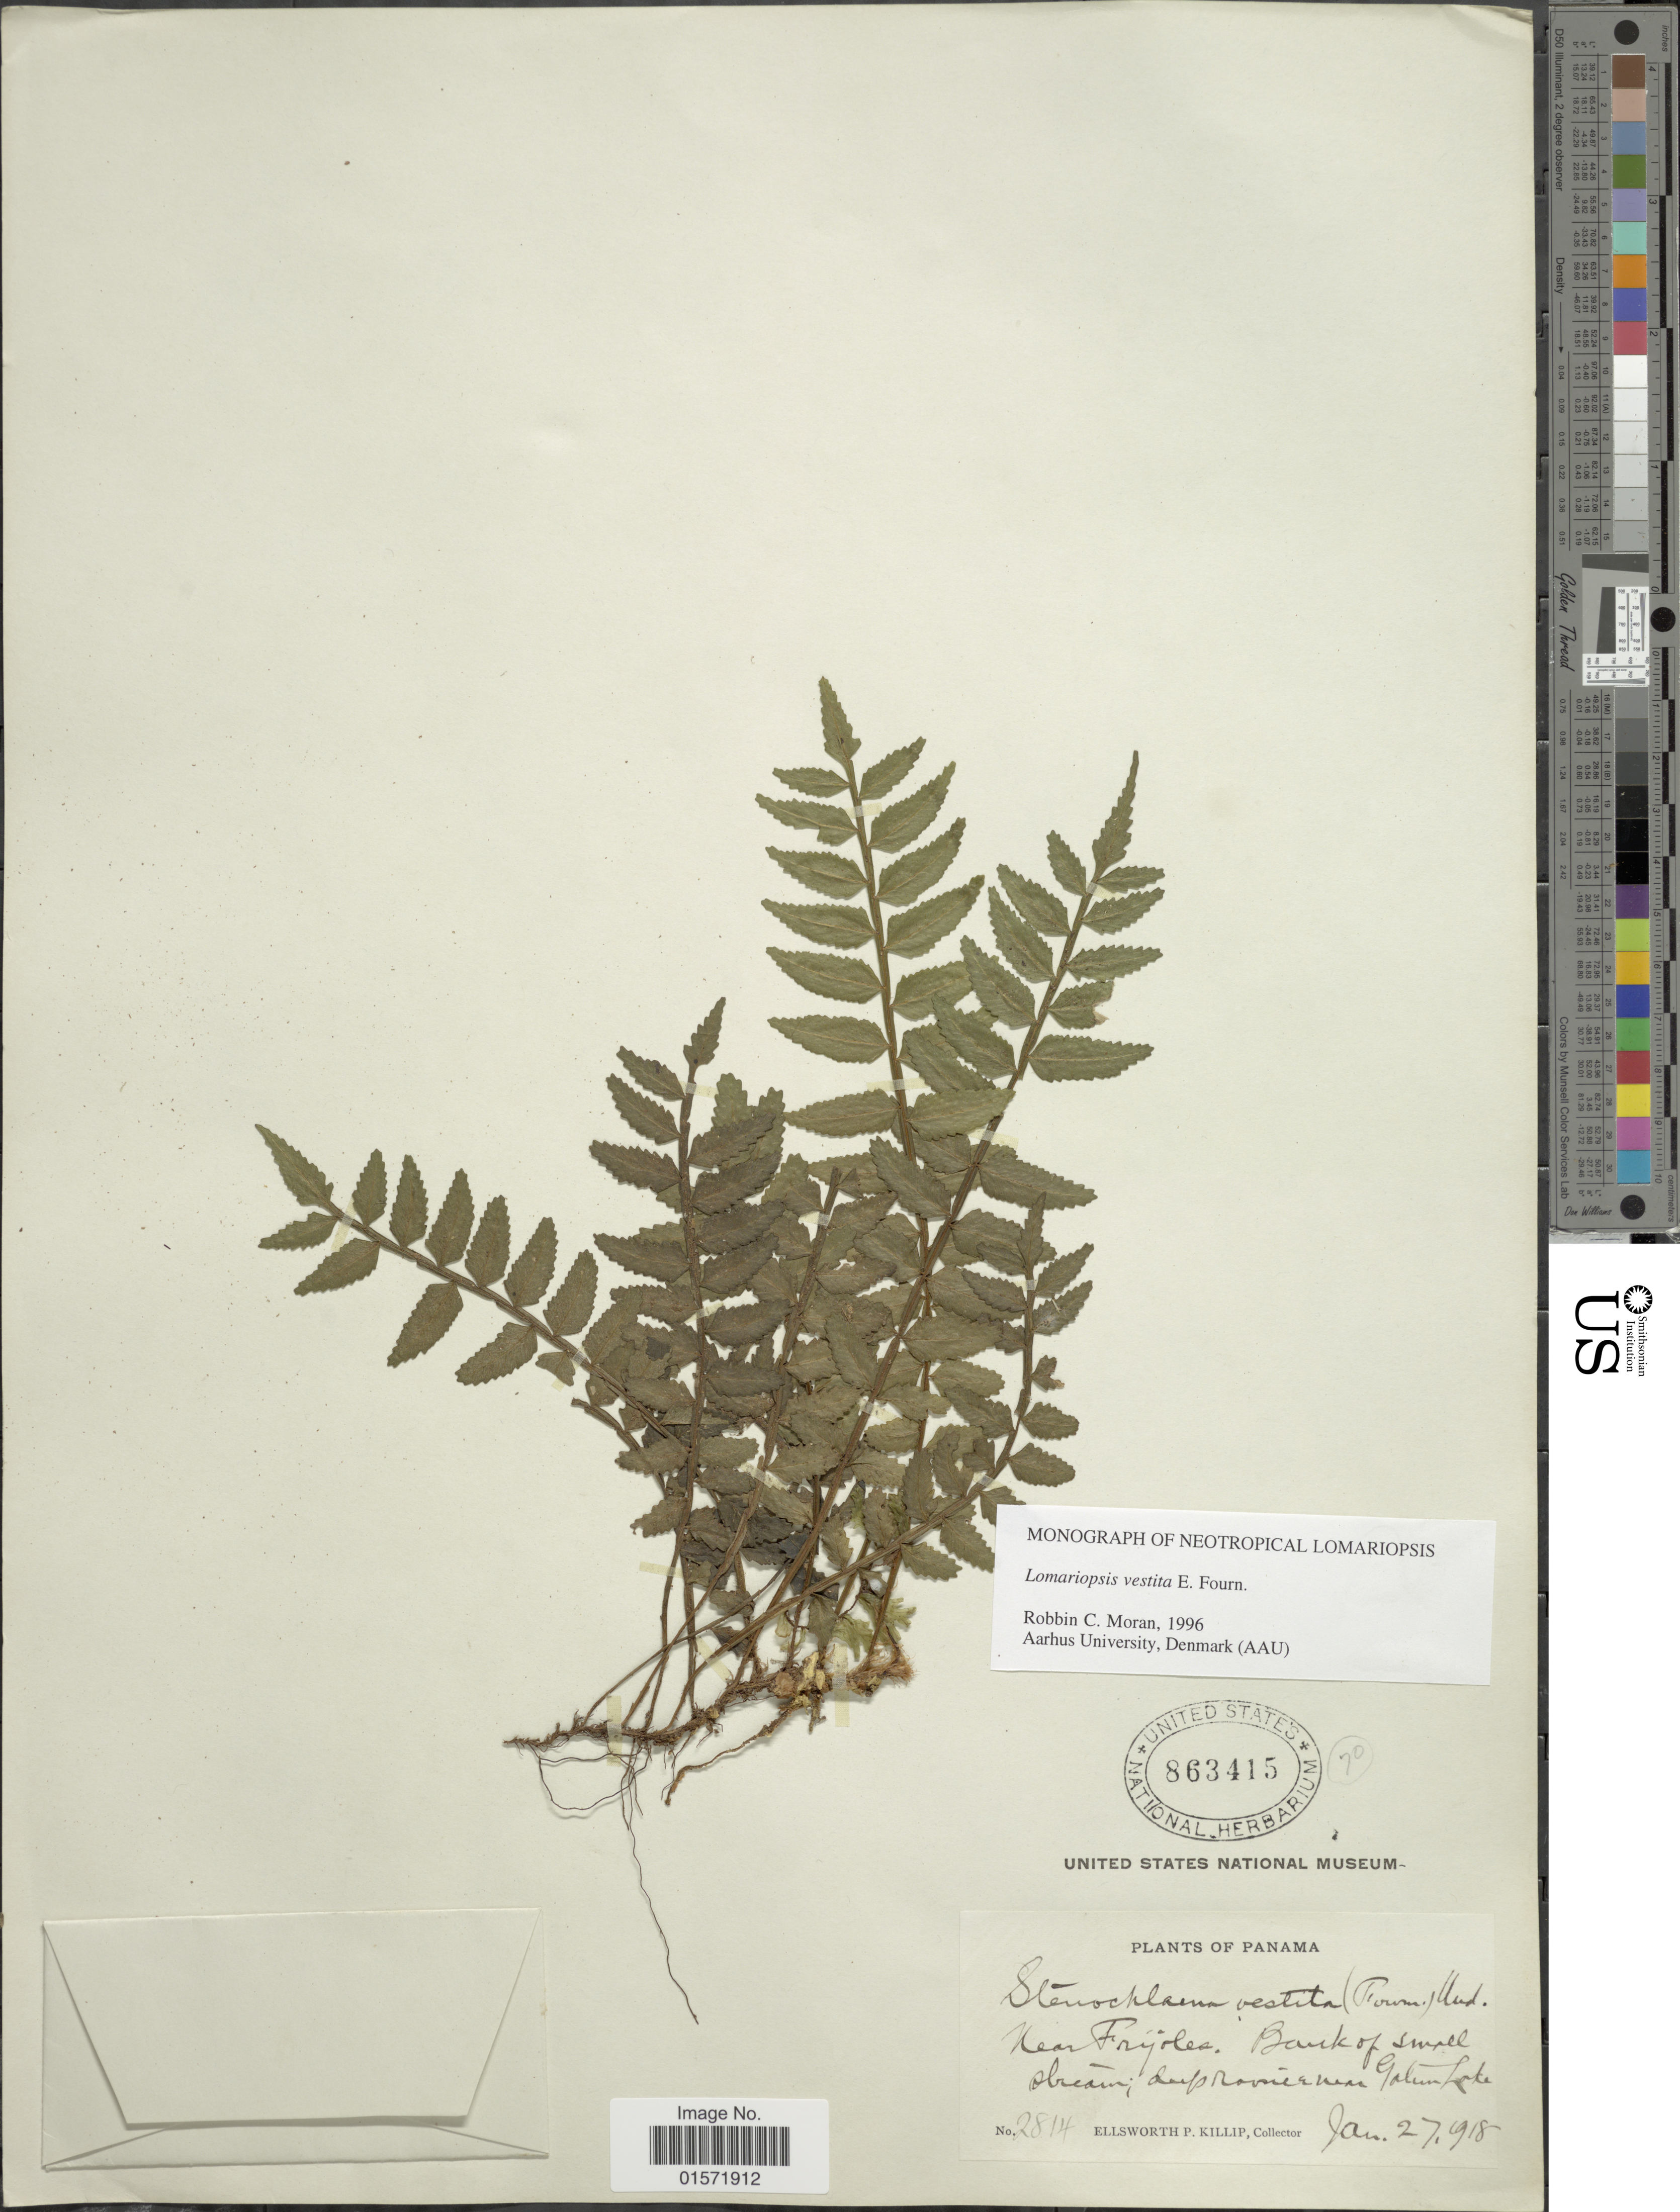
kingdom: Plantae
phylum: Tracheophyta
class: Polypodiopsida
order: Polypodiales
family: Lomariopsidaceae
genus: Lomariopsis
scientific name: Lomariopsis vestita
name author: E. Fourn.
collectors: E. P. Killip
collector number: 2814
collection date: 1918-01-27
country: Panama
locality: Near Frijoles, Bank of small stream; deep ravine near Gatun Lake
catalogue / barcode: US 863415